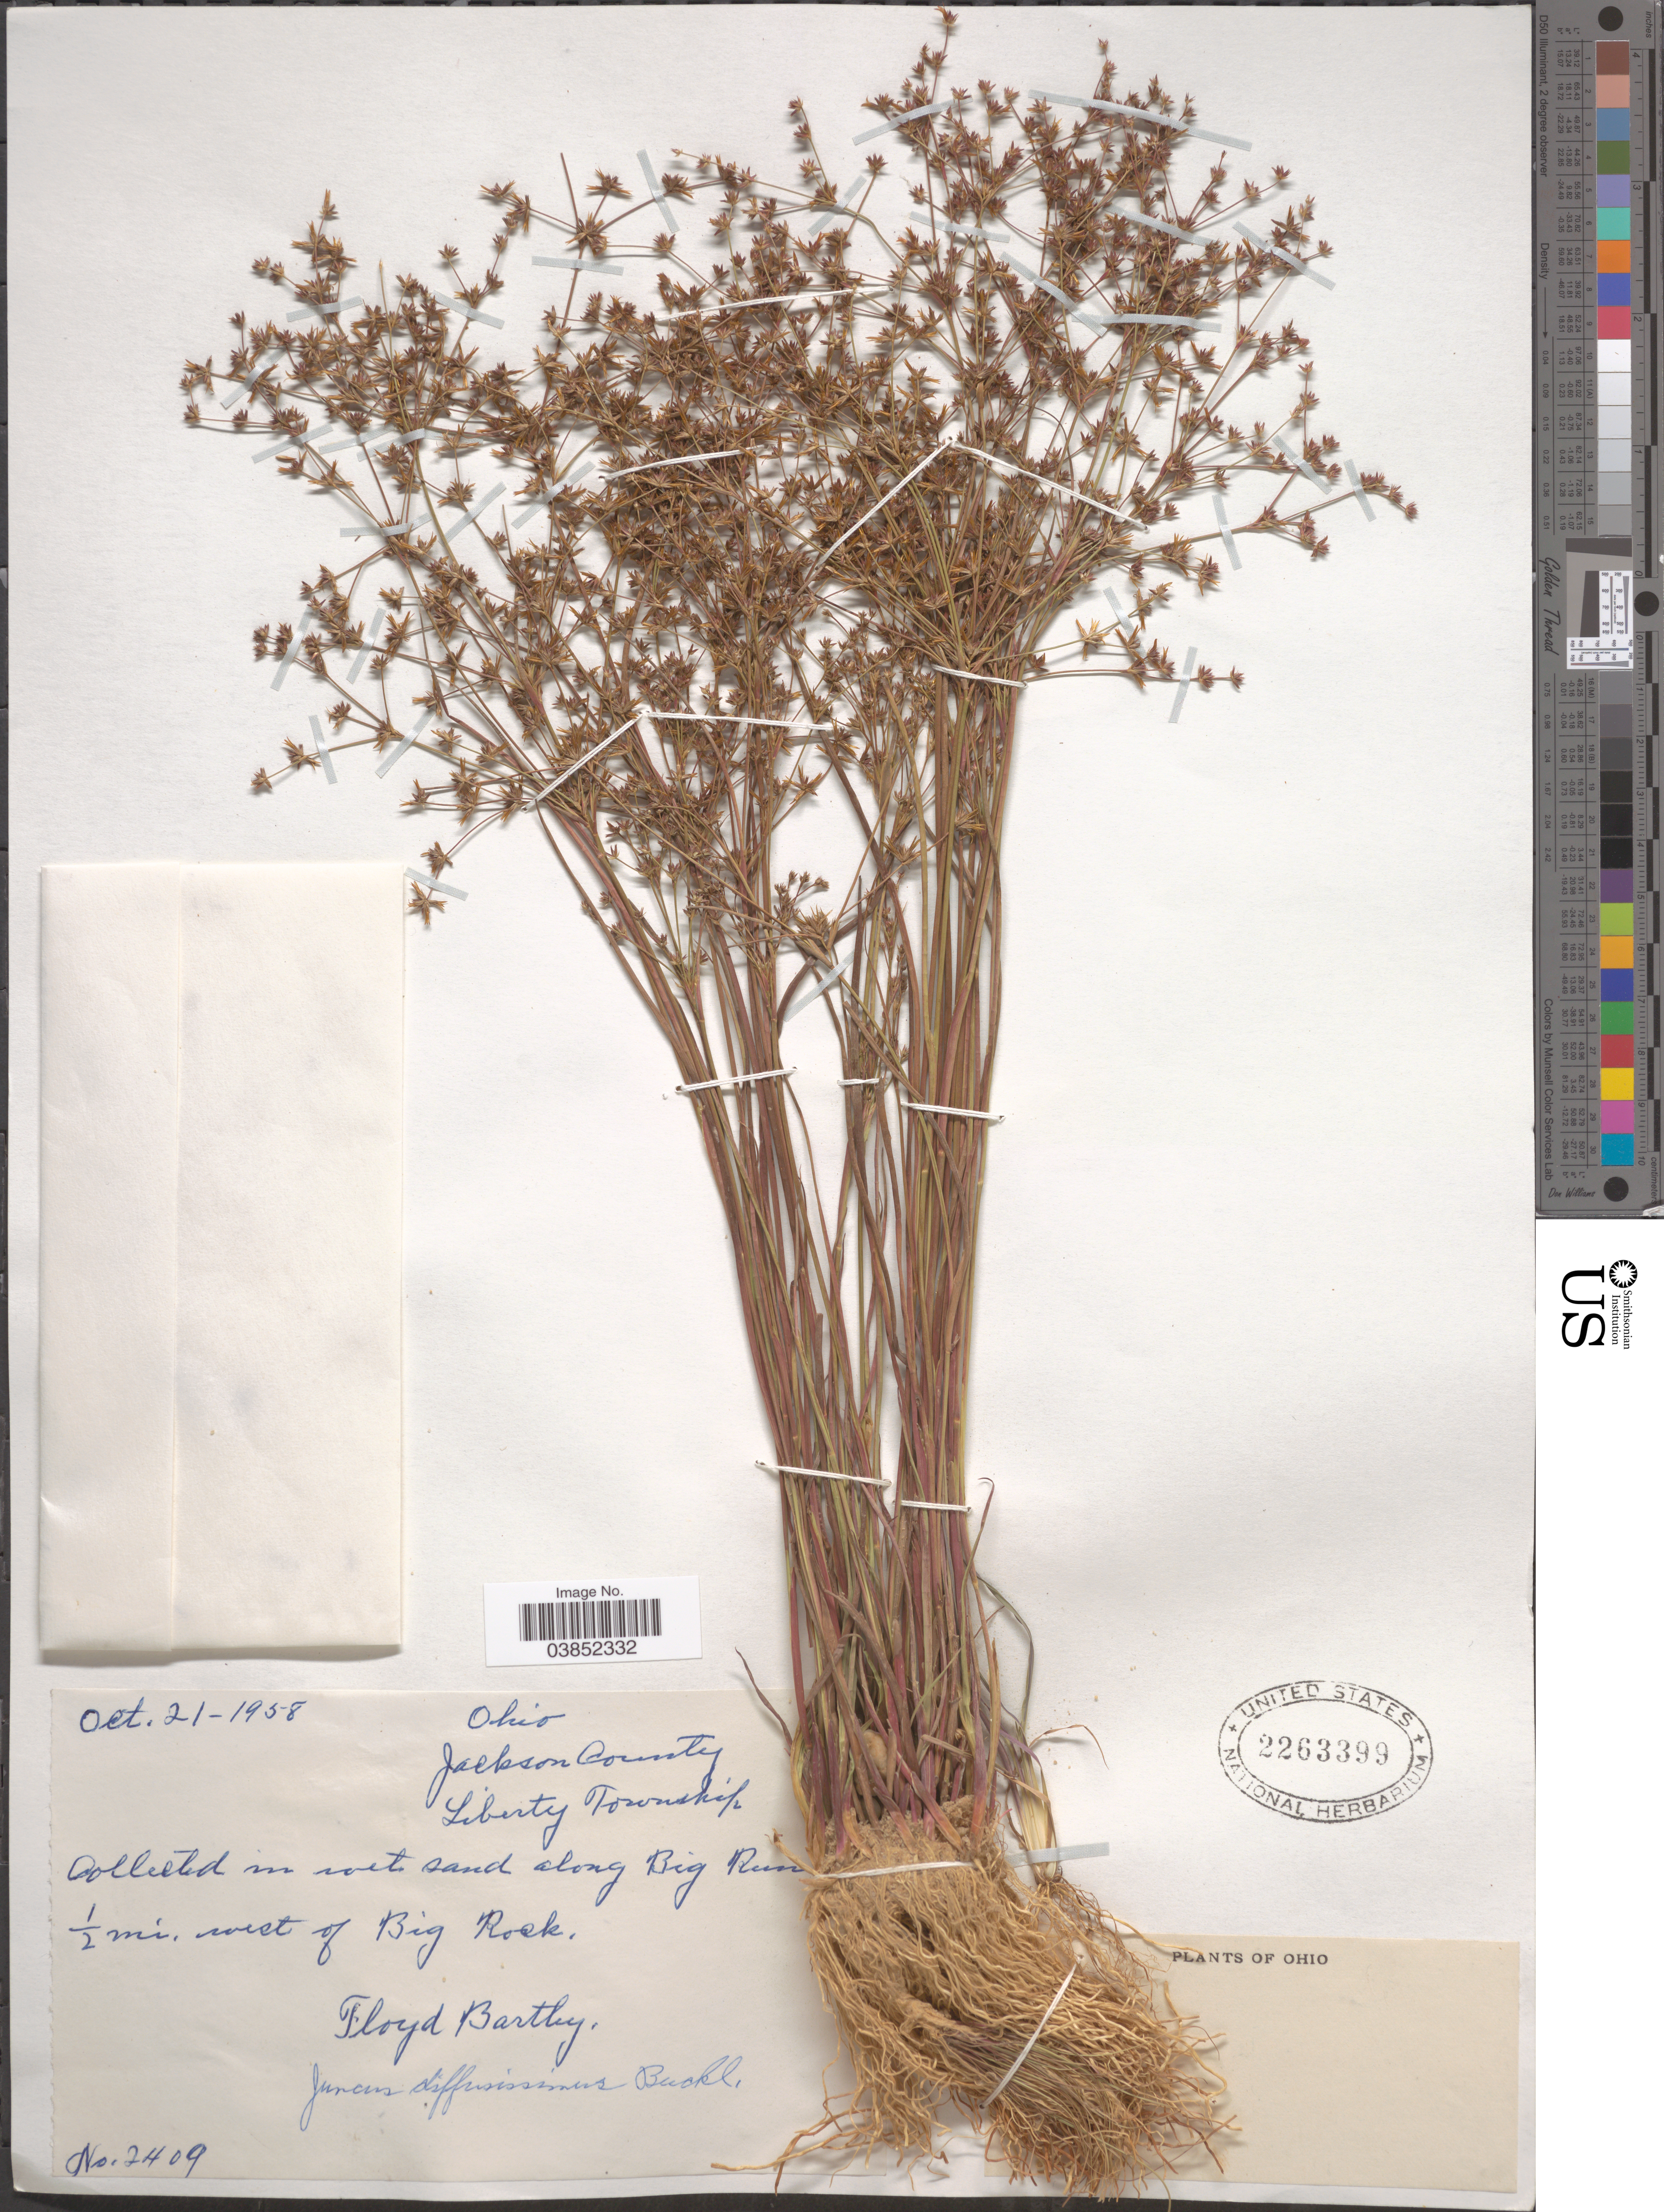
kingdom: Plantae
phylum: Tracheophyta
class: Liliopsida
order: Poales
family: Juncaceae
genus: Juncus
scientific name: Juncus diffusissimus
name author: Buckley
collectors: F. Bartley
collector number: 2409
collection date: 1958-10-21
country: United States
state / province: Ohio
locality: Jackson County. Liberty Township. In wet sand along Big Run ½ mi. west of Big Rock.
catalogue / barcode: US 2263399